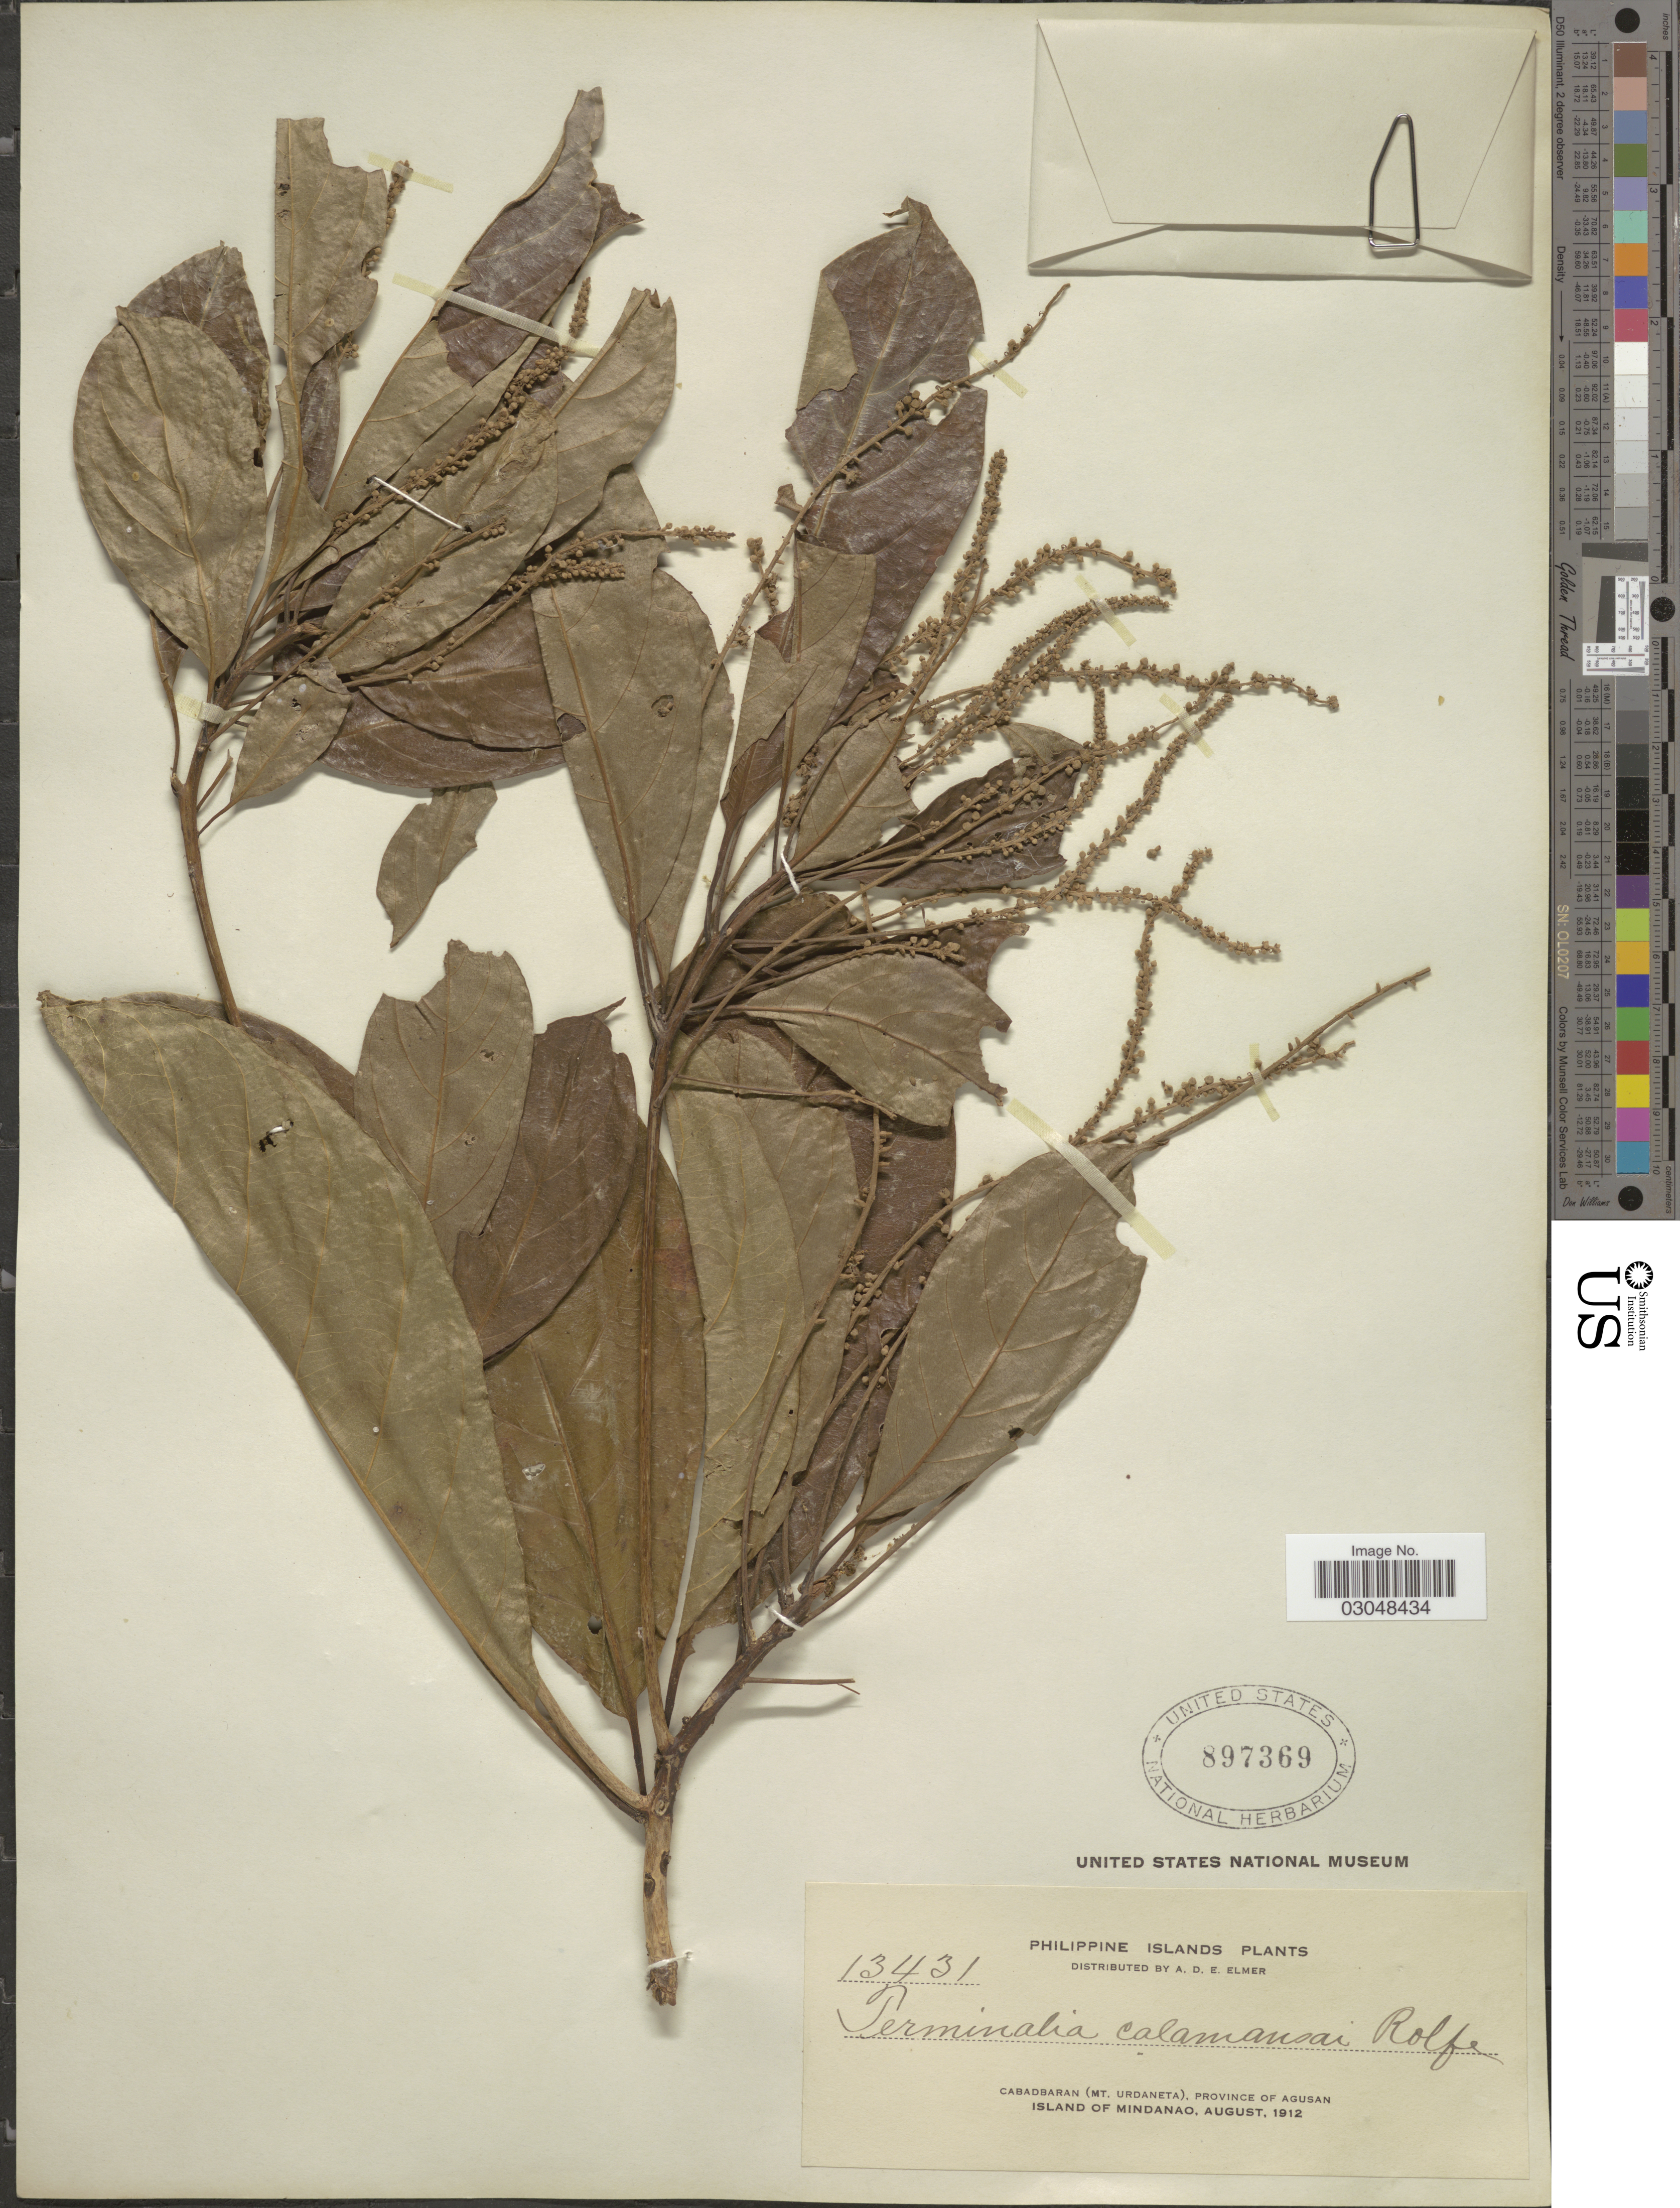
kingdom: Plantae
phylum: Tracheophyta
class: Magnoliopsida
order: Myrtales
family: Combretaceae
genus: Terminalia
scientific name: Terminalia calamansanai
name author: (Blanco) Rolfe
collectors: A. D. E. Elmer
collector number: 13431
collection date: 1912-08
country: Philippines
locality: Cabadbaran (Mt. Urdaneta), Province of Agusan. Island of Mindanao.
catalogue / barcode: US 897369